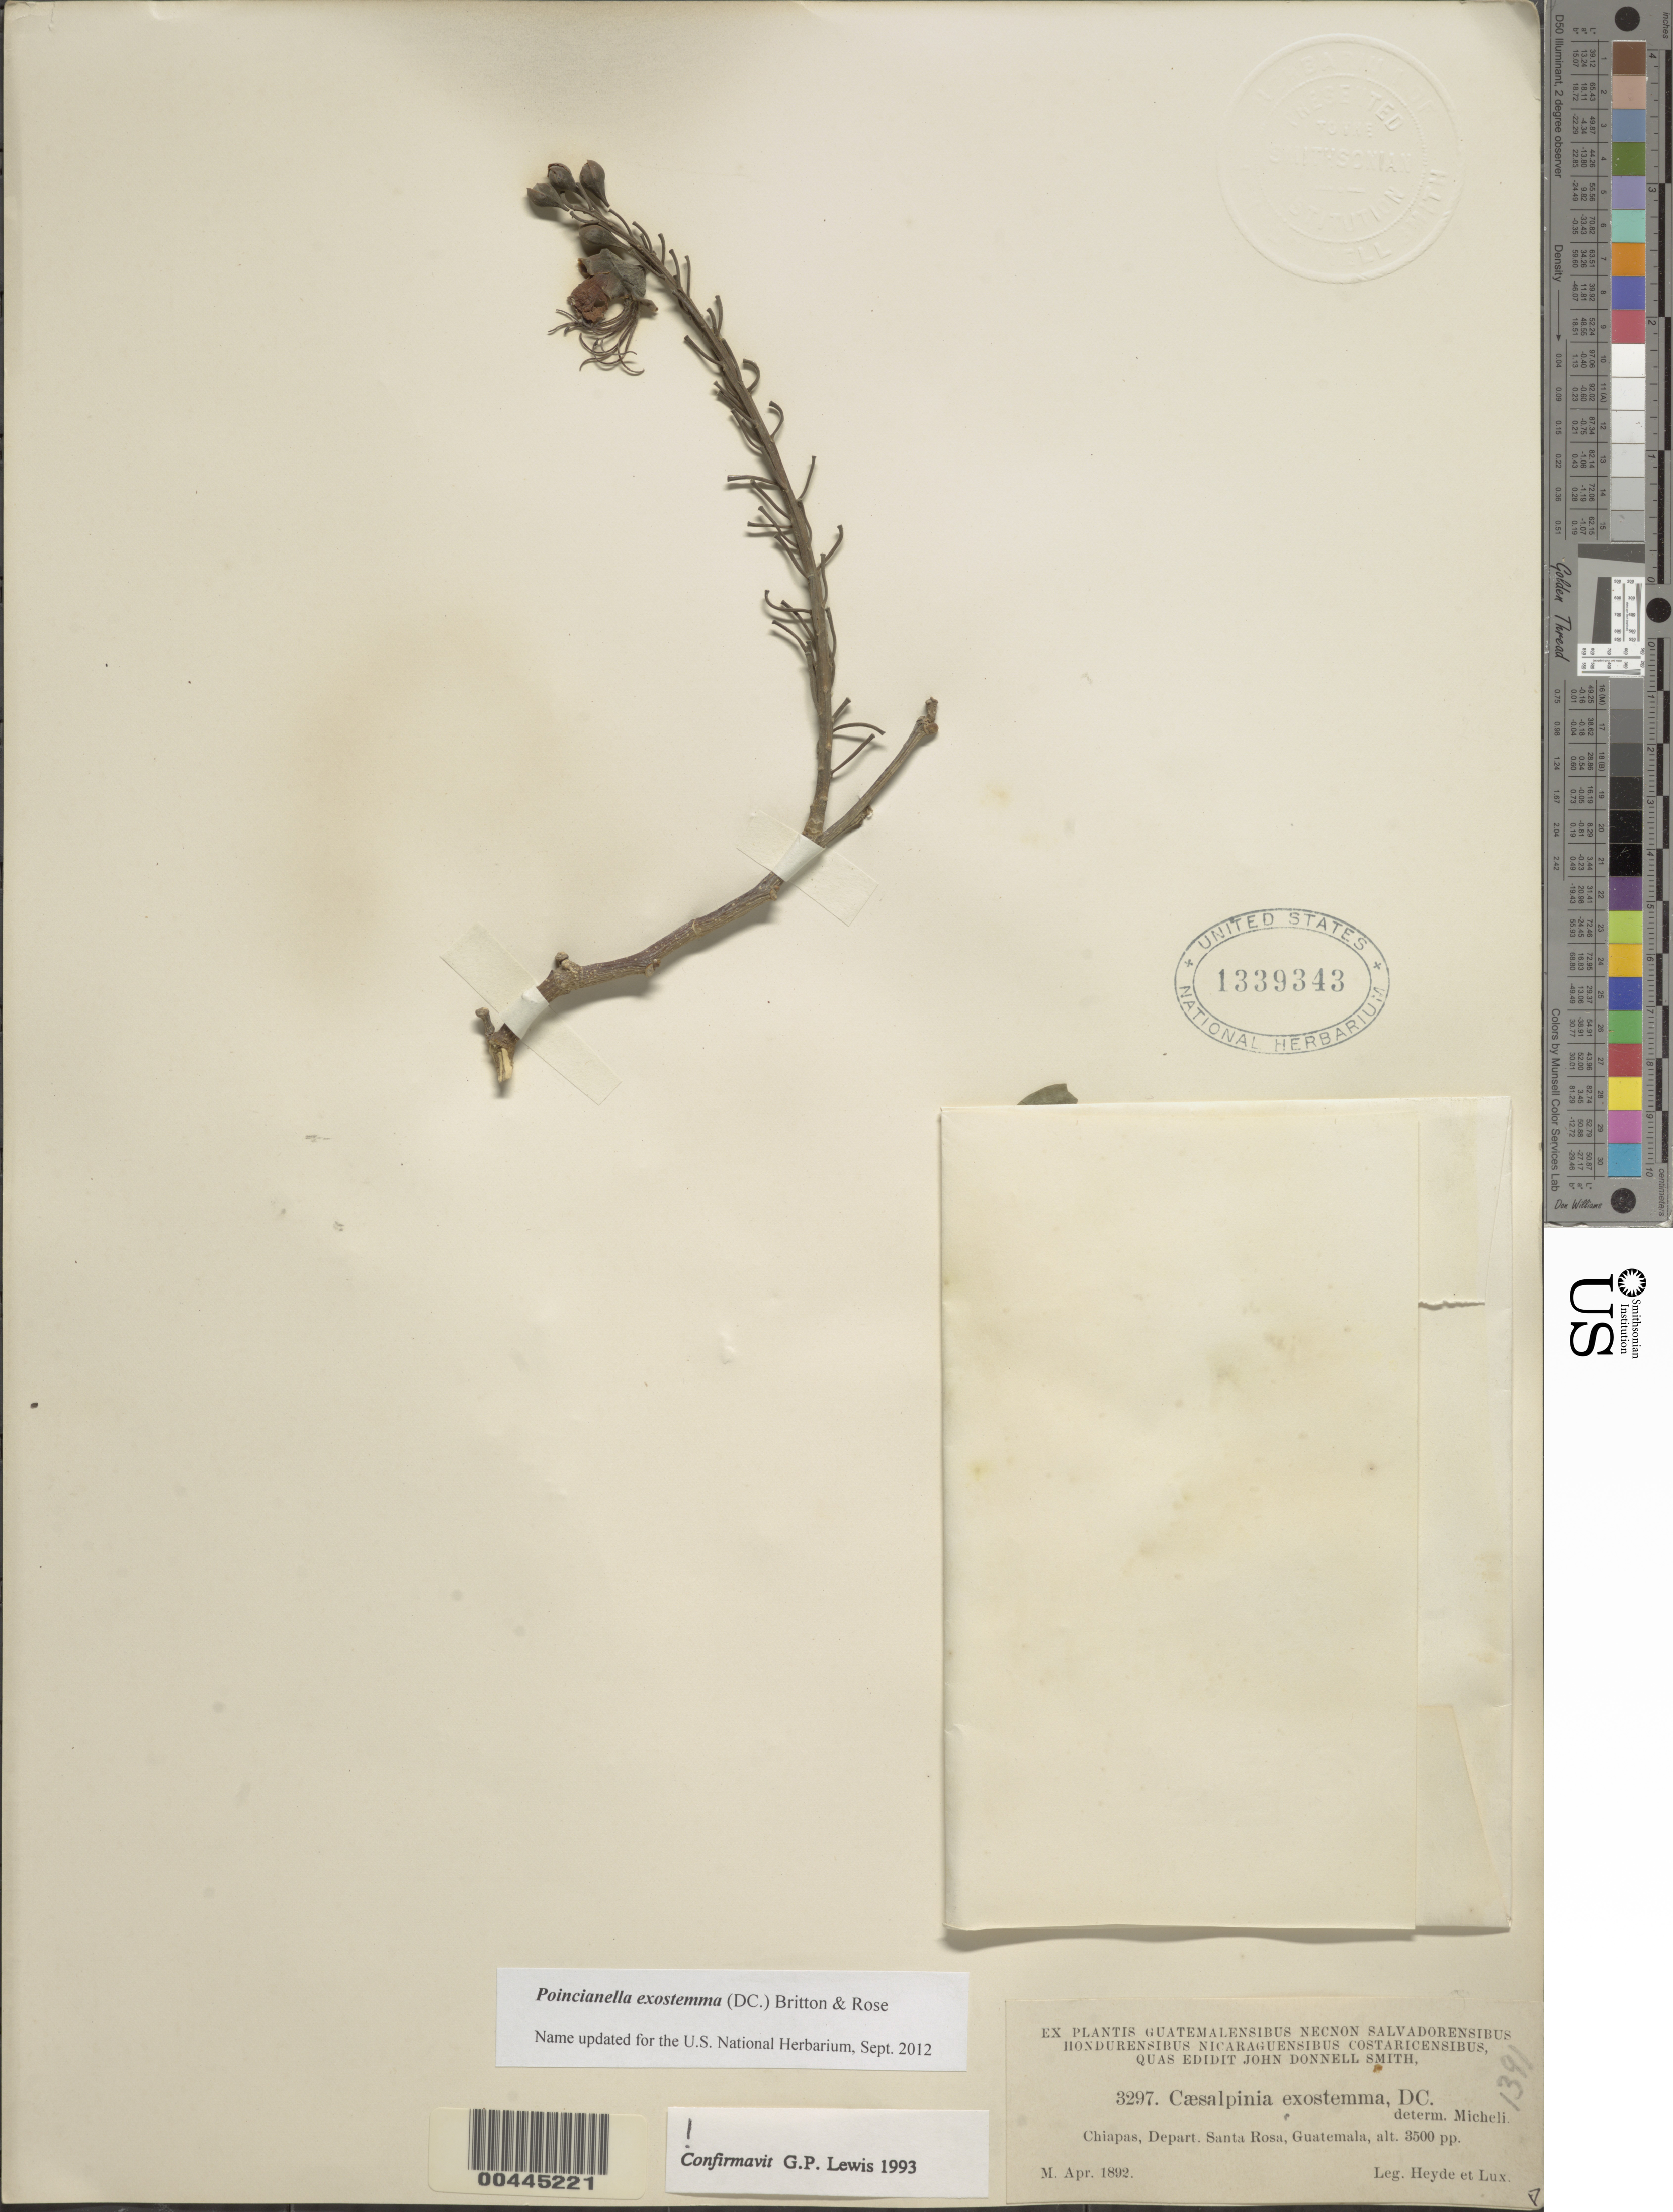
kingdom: Plantae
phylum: Tracheophyta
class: Magnoliopsida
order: Fabales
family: Fabaceae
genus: Erythrostemon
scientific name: Erythrostemon exostemma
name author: (Moc. & Sessé ex DC.) Gagnon & G.P. Lewis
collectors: E. T. Heyde & E. Lux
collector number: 3297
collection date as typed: Apr 1892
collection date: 1892-04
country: Mexico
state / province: Chiapas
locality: Santa Rosa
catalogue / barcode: US 1339343